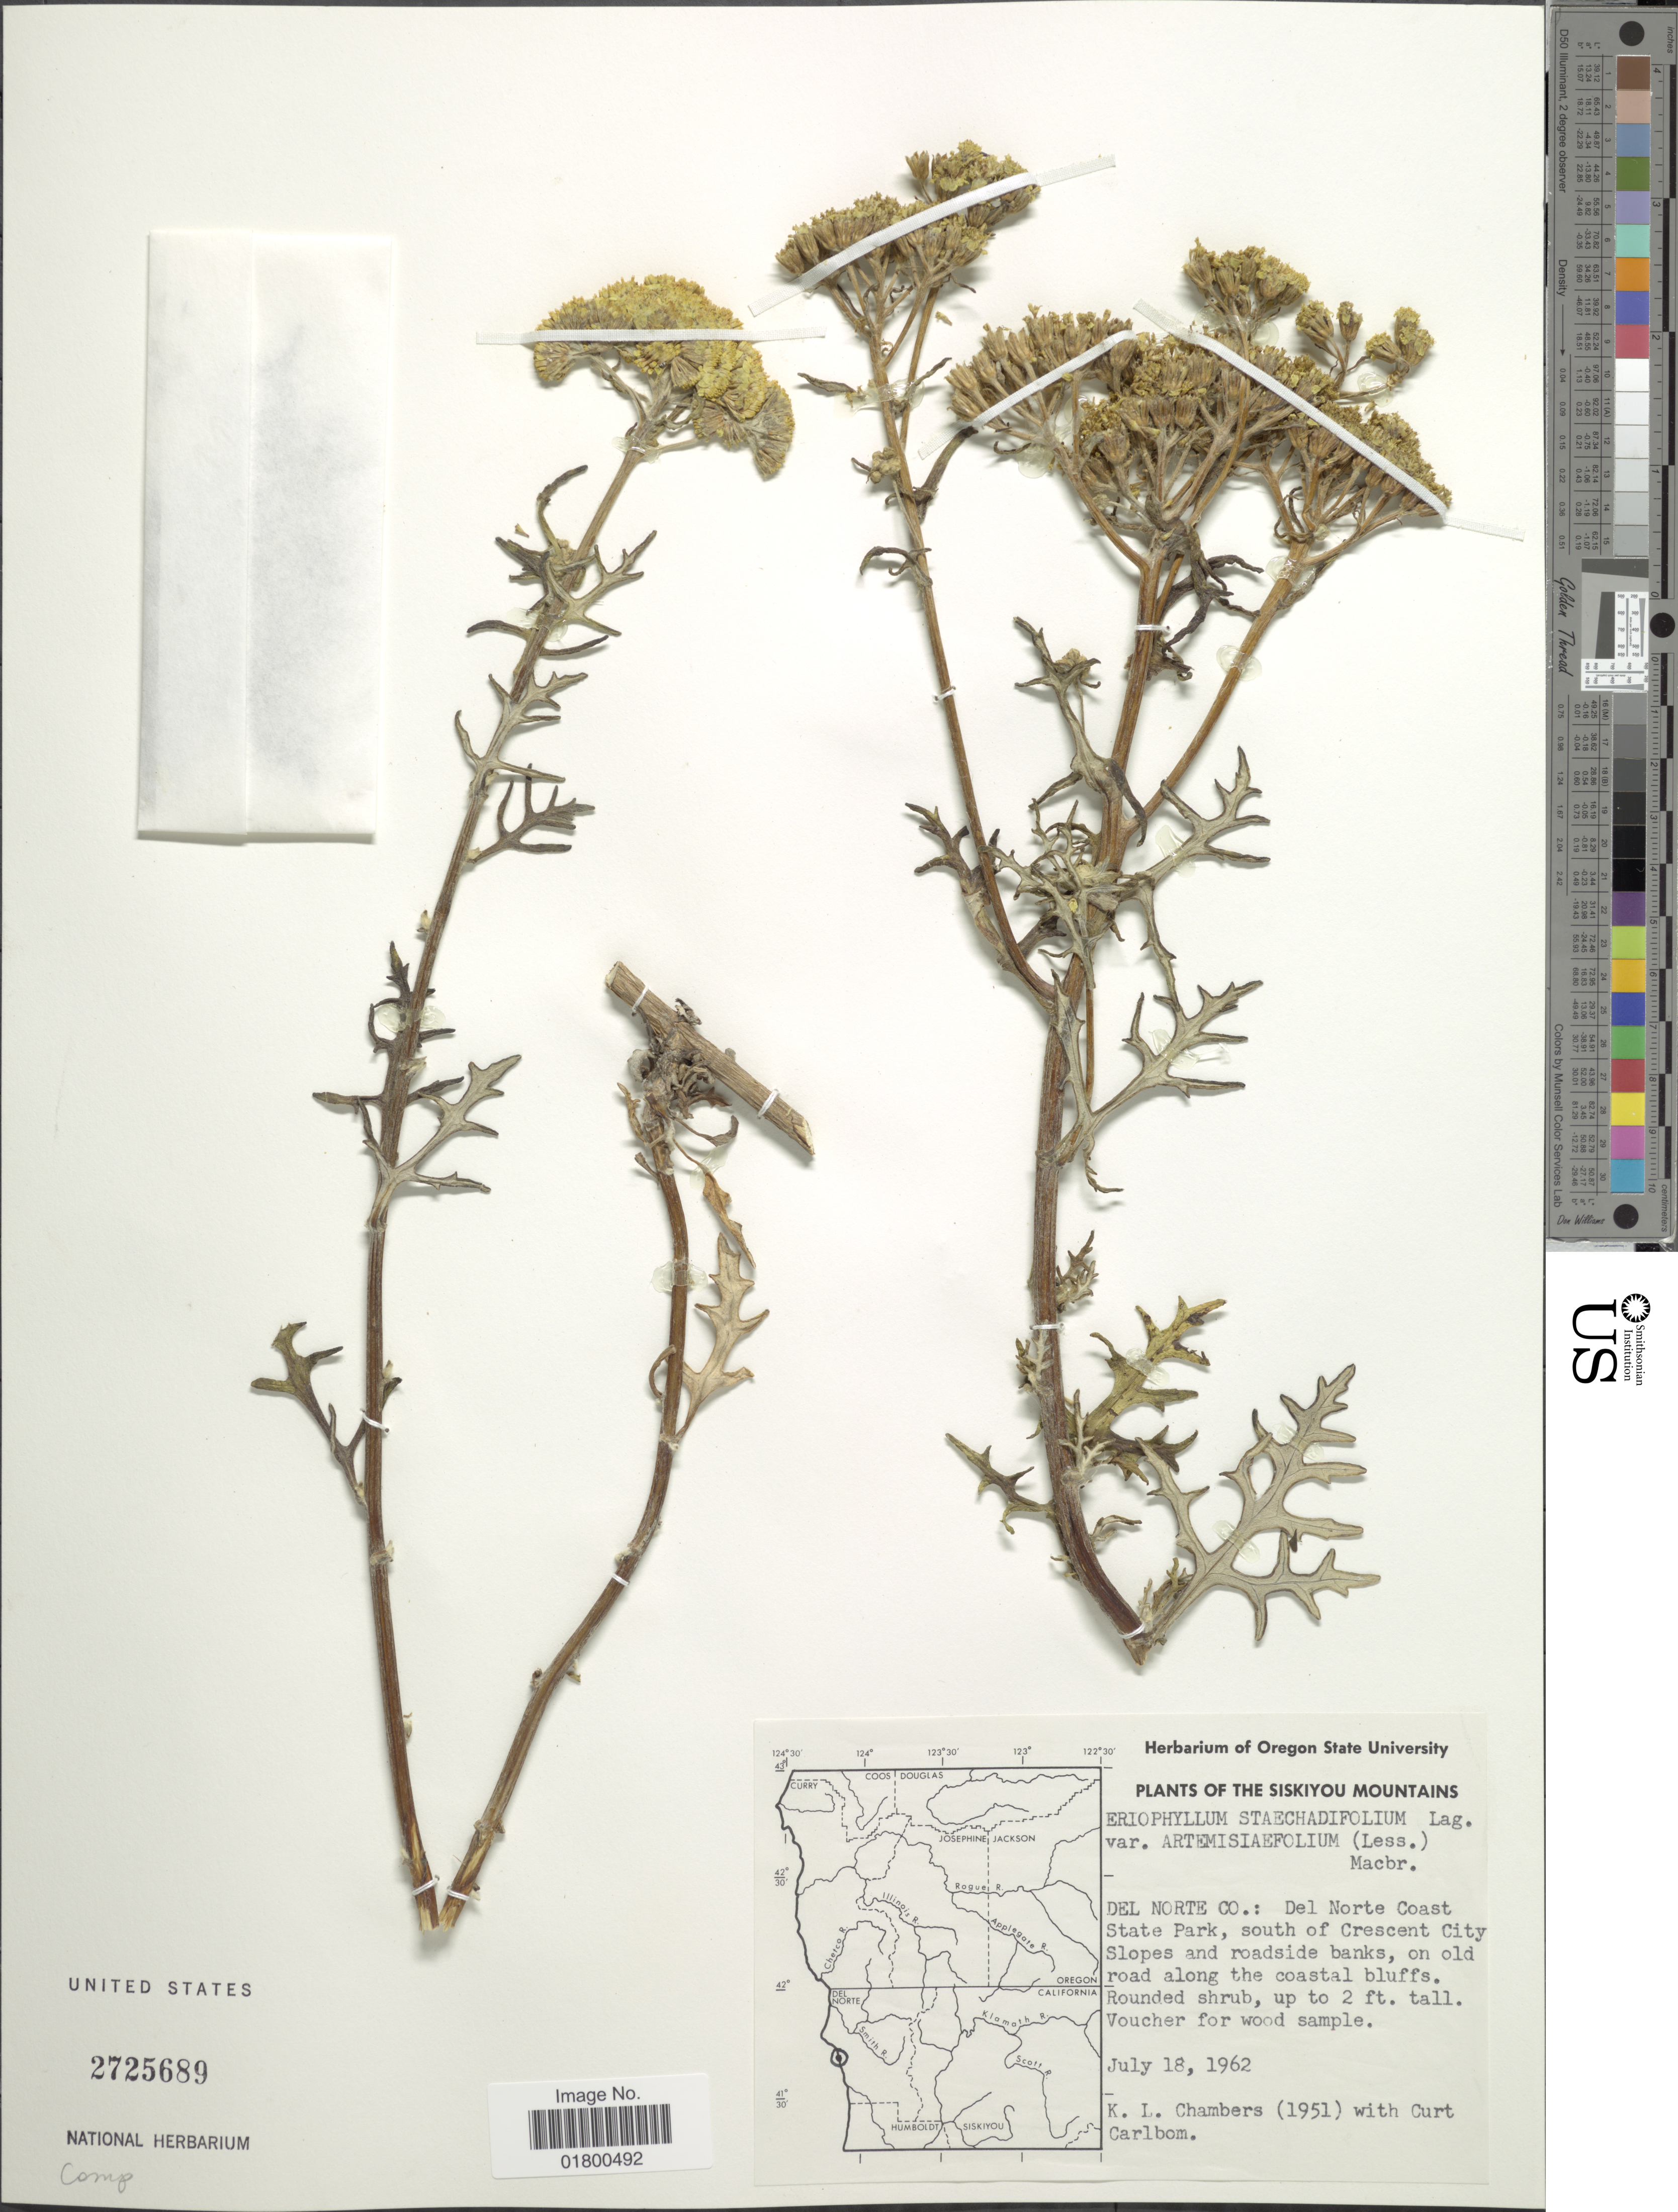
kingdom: Plantae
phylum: Tracheophyta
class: Magnoliopsida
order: Asterales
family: Asteraceae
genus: Eriophyllum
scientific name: Eriophyllum staechadifolium var. artemisiaefolium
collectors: K. Chambers & C. Carlbom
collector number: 1951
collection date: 1962-07-18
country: United States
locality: The Siskiyou Mountains, Del Norte Co.: Del Norte Coast State Park, south of Crescent City, Slopes and roadside banks, on old road along the coastal bluffs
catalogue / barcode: US 2725689